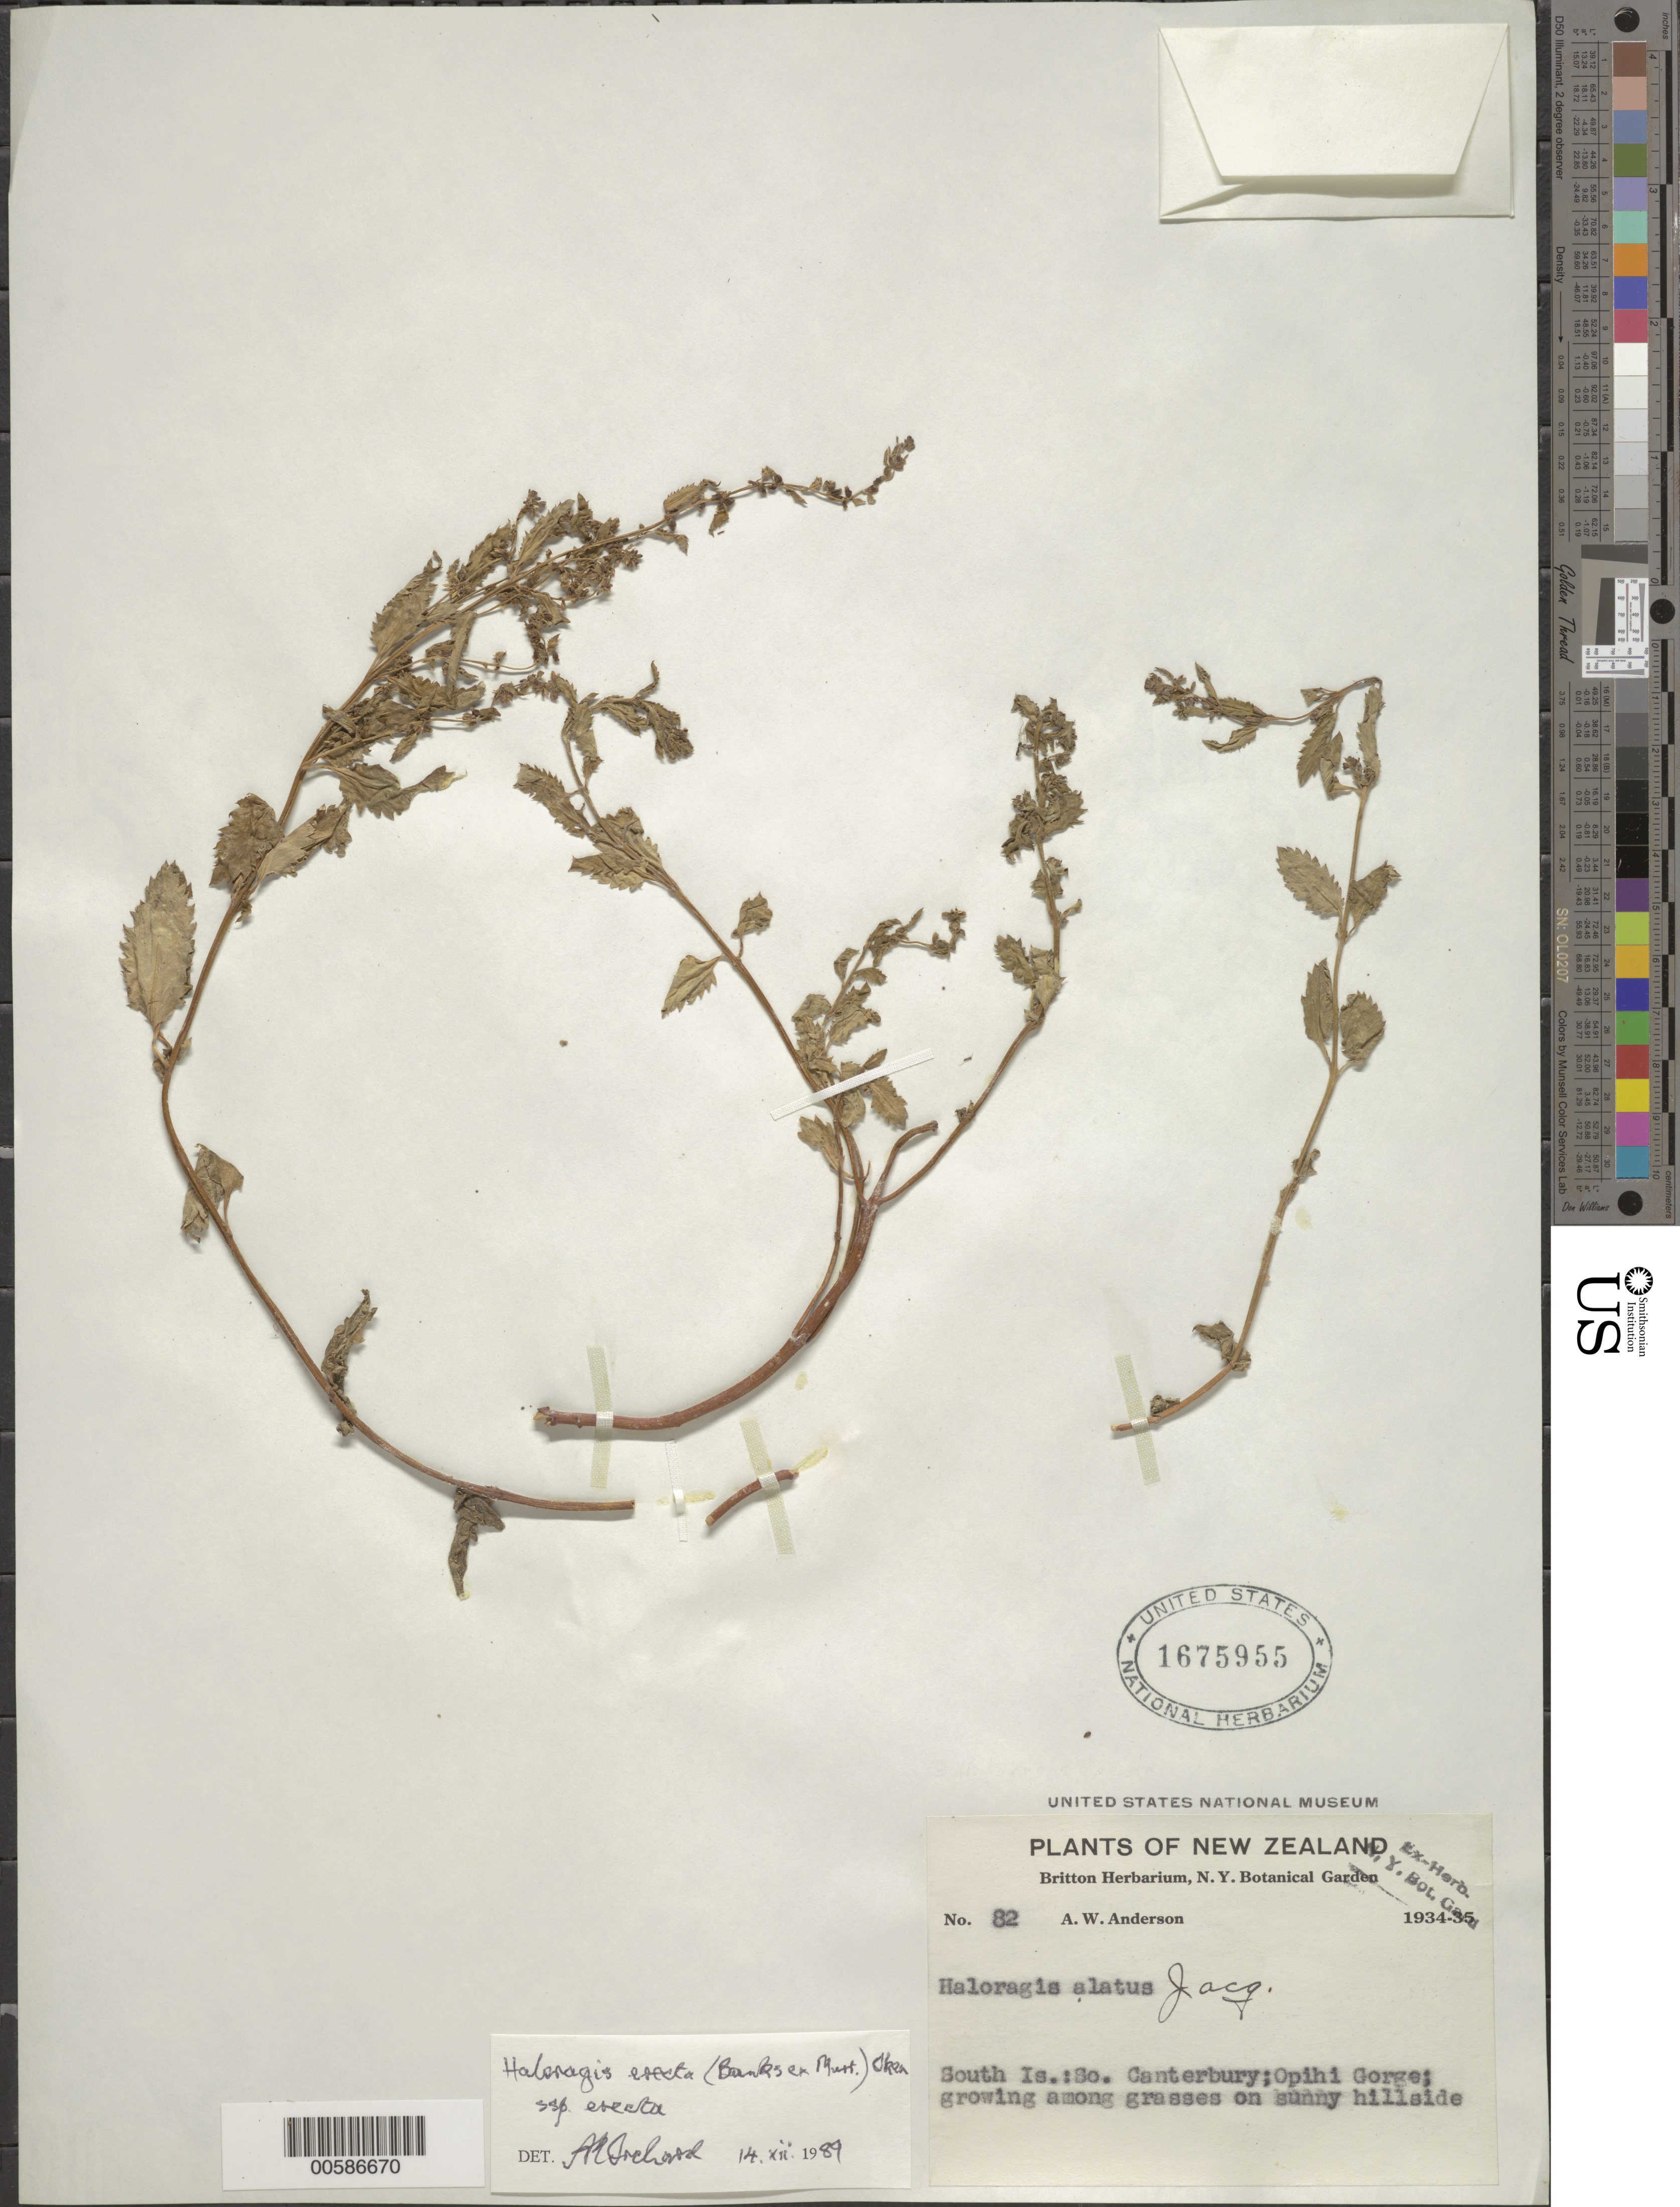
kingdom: Plantae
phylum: Tracheophyta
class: Magnoliopsida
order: Saxifragales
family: Haloragaceae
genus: Haloragis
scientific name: Haloragis erecta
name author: (Banks ex Murray) Oken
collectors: A. W. Anderson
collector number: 82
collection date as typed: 1934 to -- --- 1935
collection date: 1934/1935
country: New Zealand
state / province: Canterbury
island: South Island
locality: South Canterbury, Opihi Gorge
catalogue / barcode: US 1675955